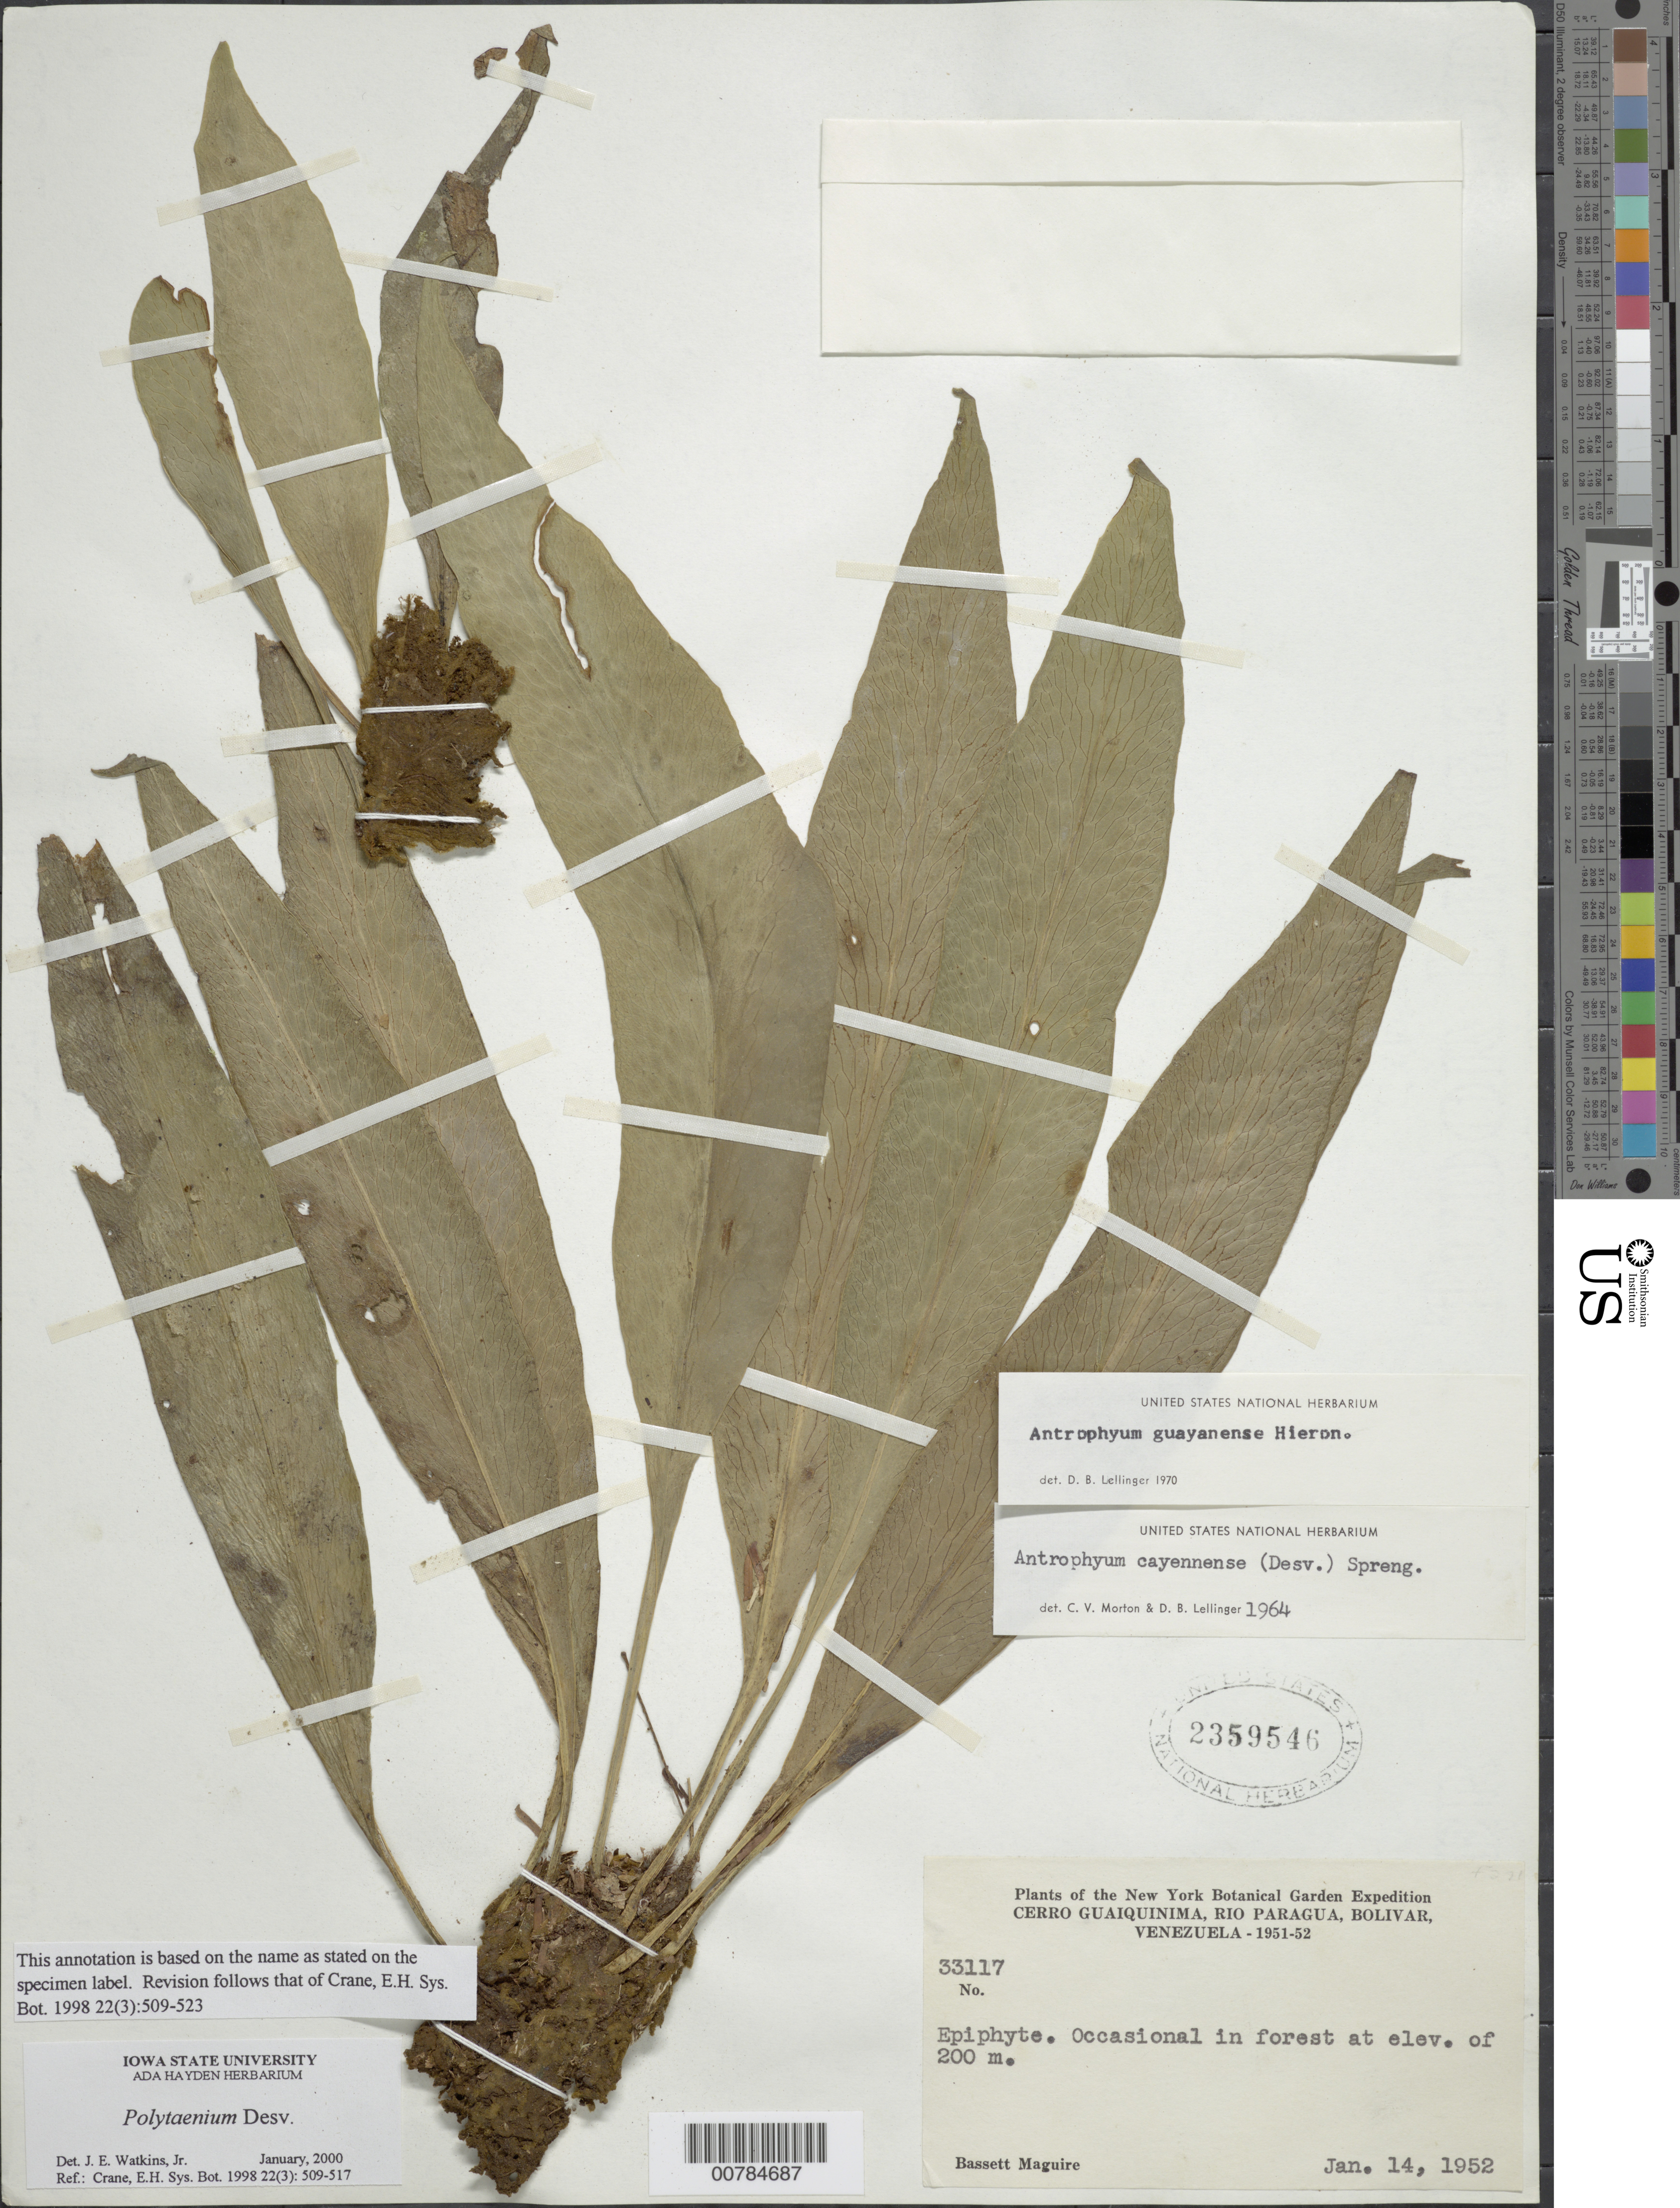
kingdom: Plantae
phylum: Tracheophyta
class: Polypodiopsida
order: Polypodiales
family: Pteridaceae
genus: Polytaenium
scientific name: Polytaenium guayanense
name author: (Hieron.) Alston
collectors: B. Maguire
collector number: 33117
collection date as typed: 14-Jan-52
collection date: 1952-01-14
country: Venezuela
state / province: Bolívar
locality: Cerro Guaiquinima, Río Paragua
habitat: Forest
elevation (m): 200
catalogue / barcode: US 2359546